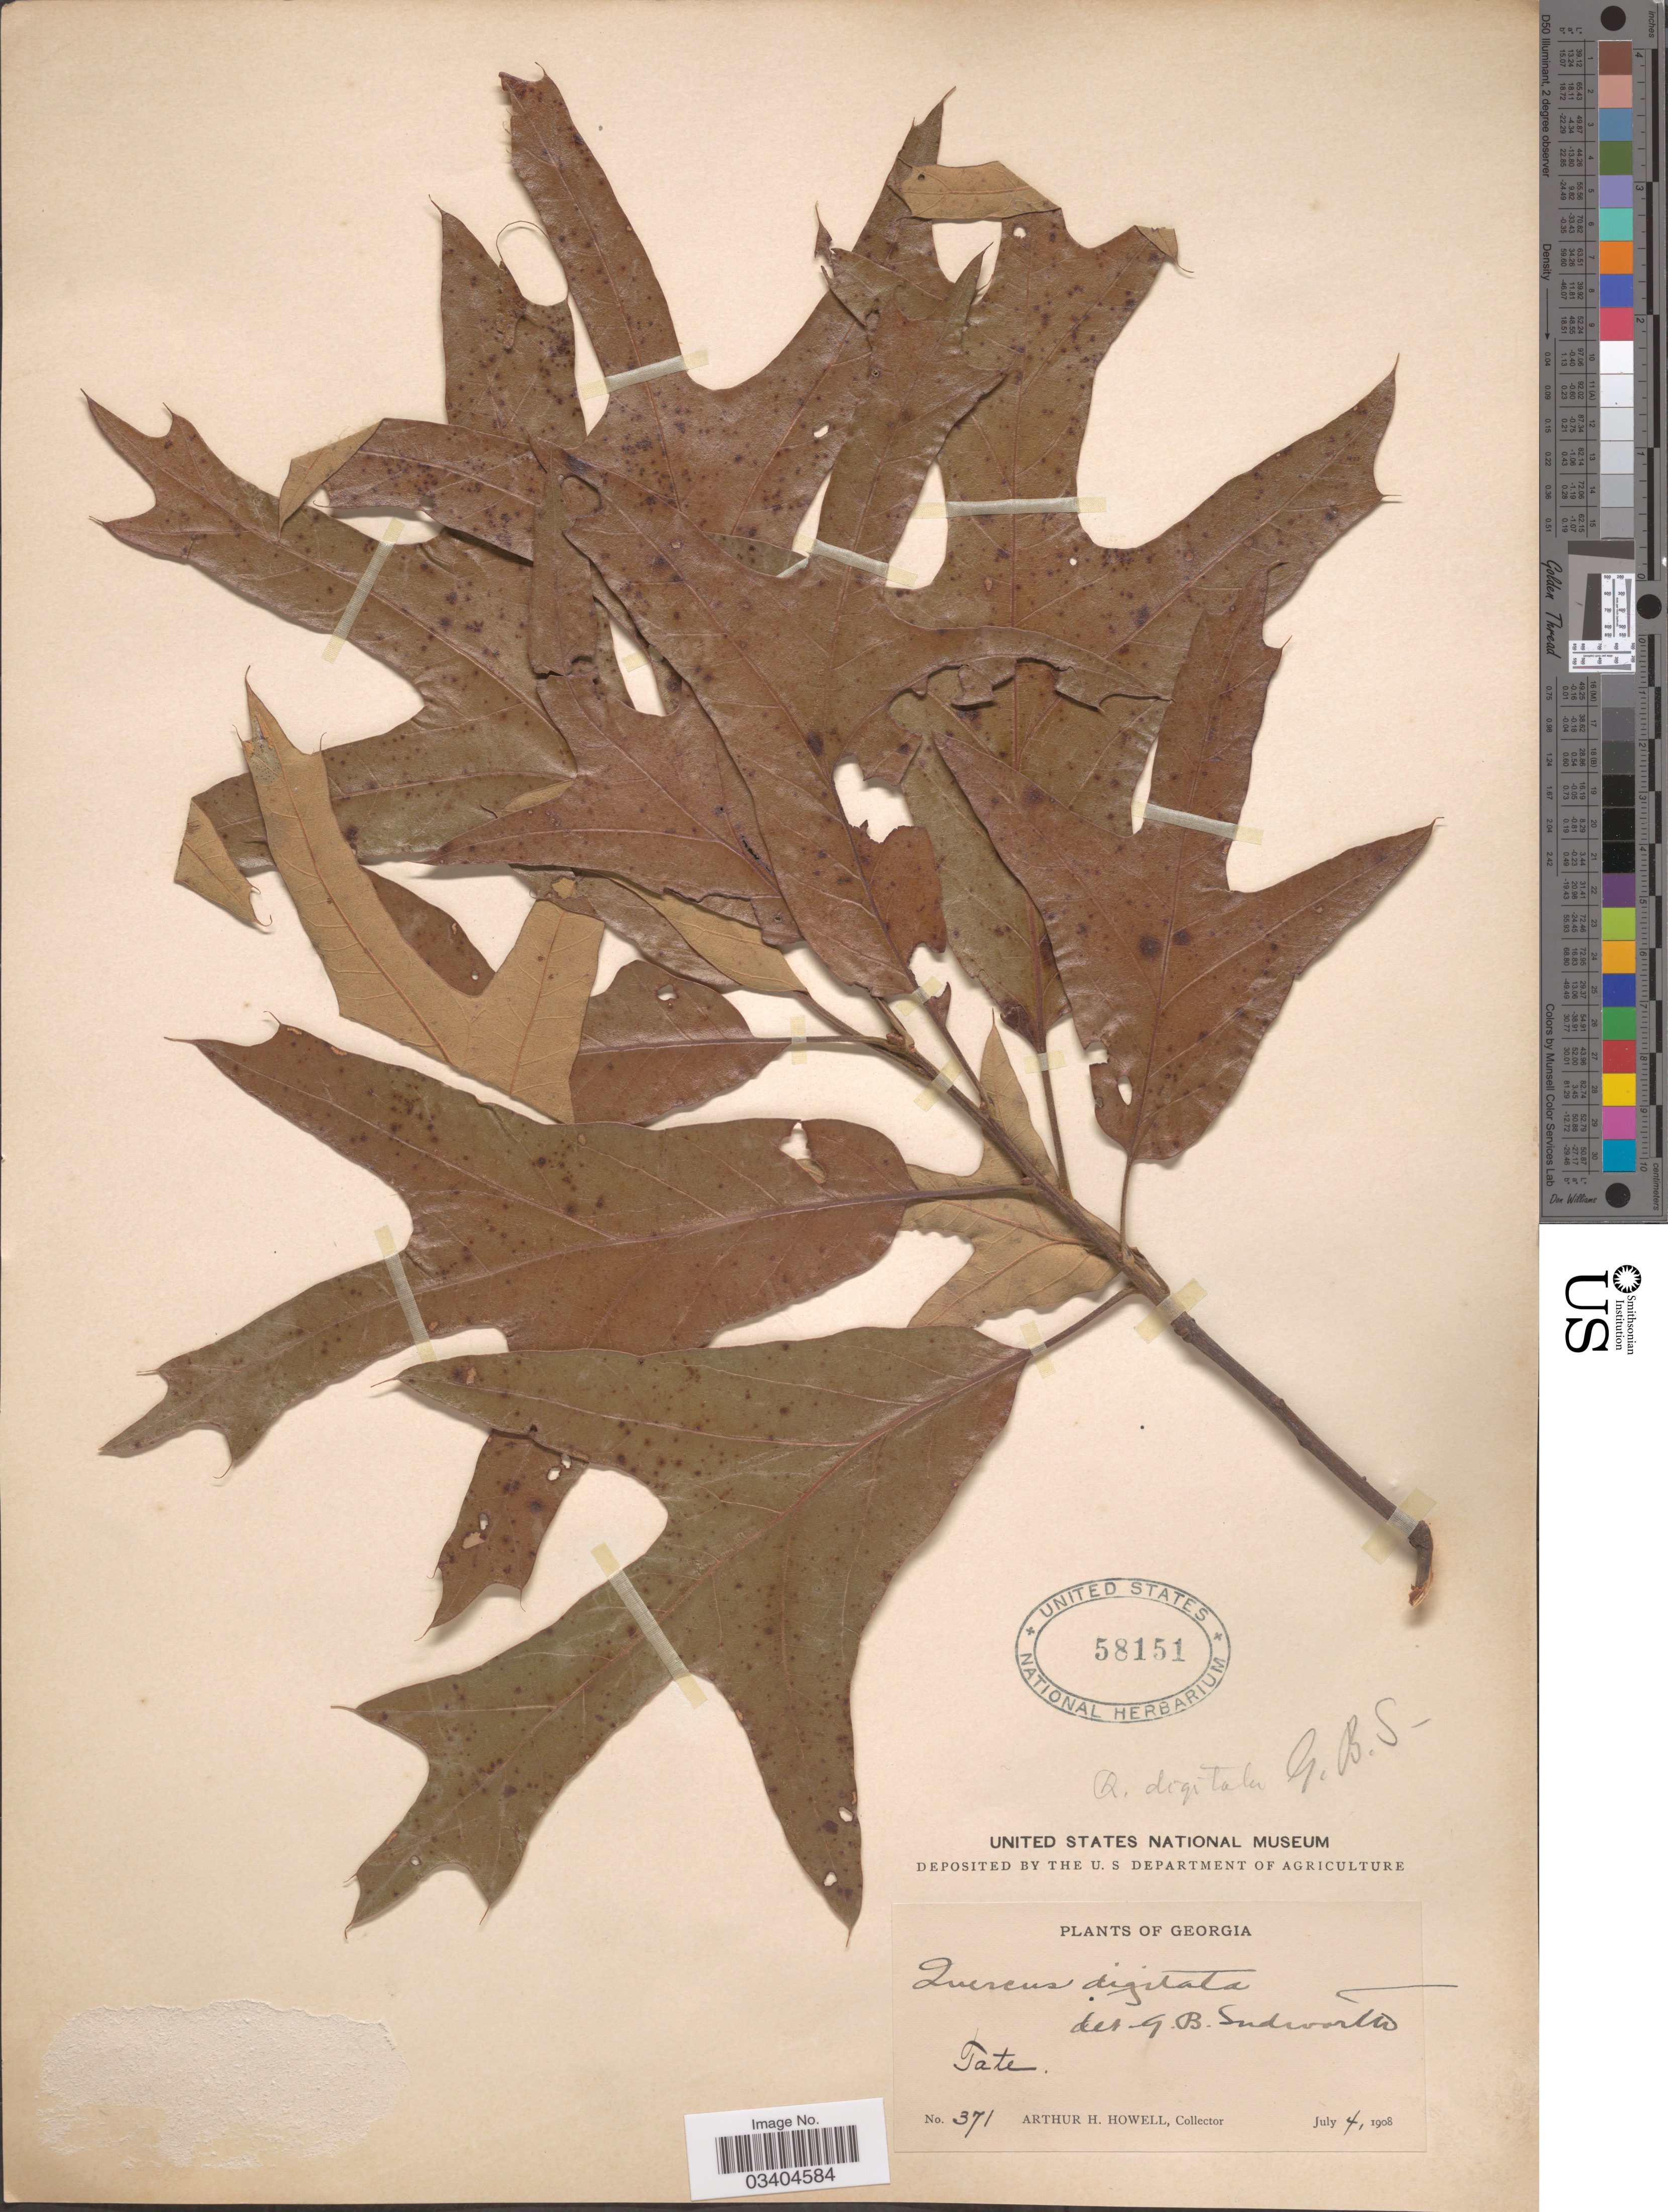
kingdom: Plantae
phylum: Tracheophyta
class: Magnoliopsida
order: Fagales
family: Fagaceae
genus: Quercus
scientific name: Quercus falcata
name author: Michx.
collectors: A. H. Howell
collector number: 371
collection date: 1908-07-04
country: United States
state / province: Georgia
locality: Tate.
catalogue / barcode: US 58151